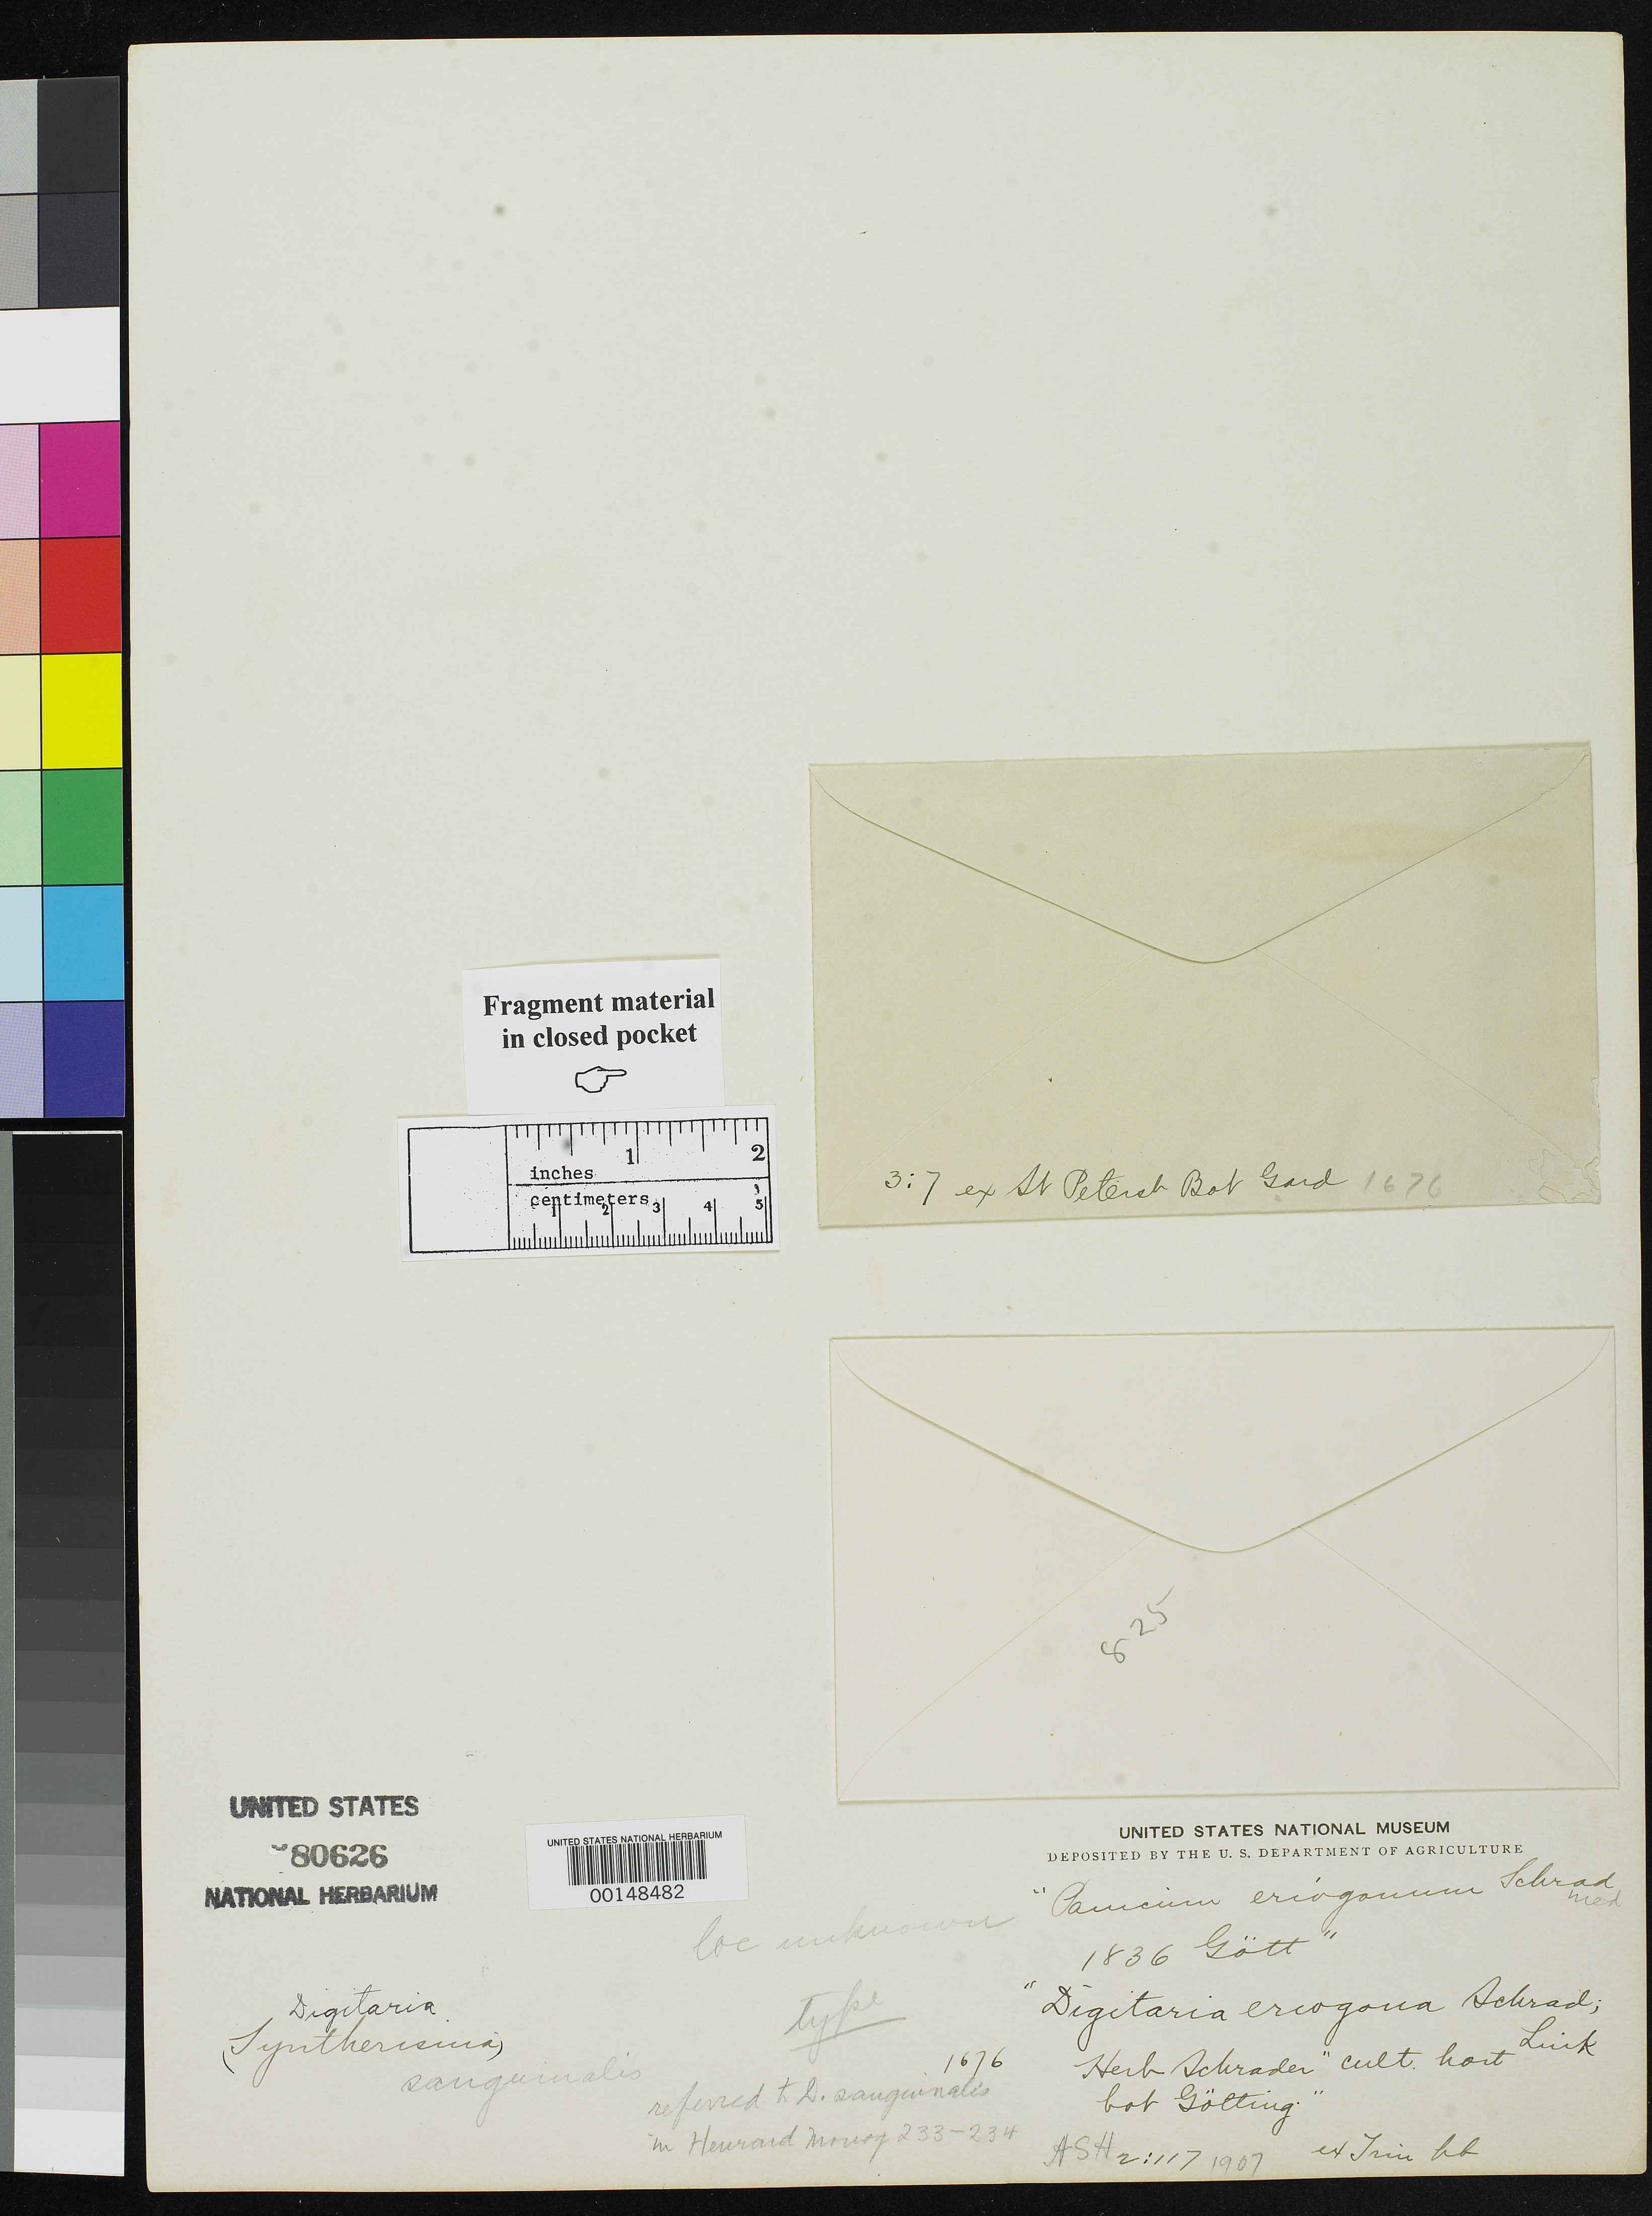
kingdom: Plantae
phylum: Tracheophyta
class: Liliopsida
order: Poales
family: Poaceae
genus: Panicum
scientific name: Panicum eriogonum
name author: Schrad. ex Schult. in L.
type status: Type Fragment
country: Germany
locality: "West Germany".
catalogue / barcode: US 80626